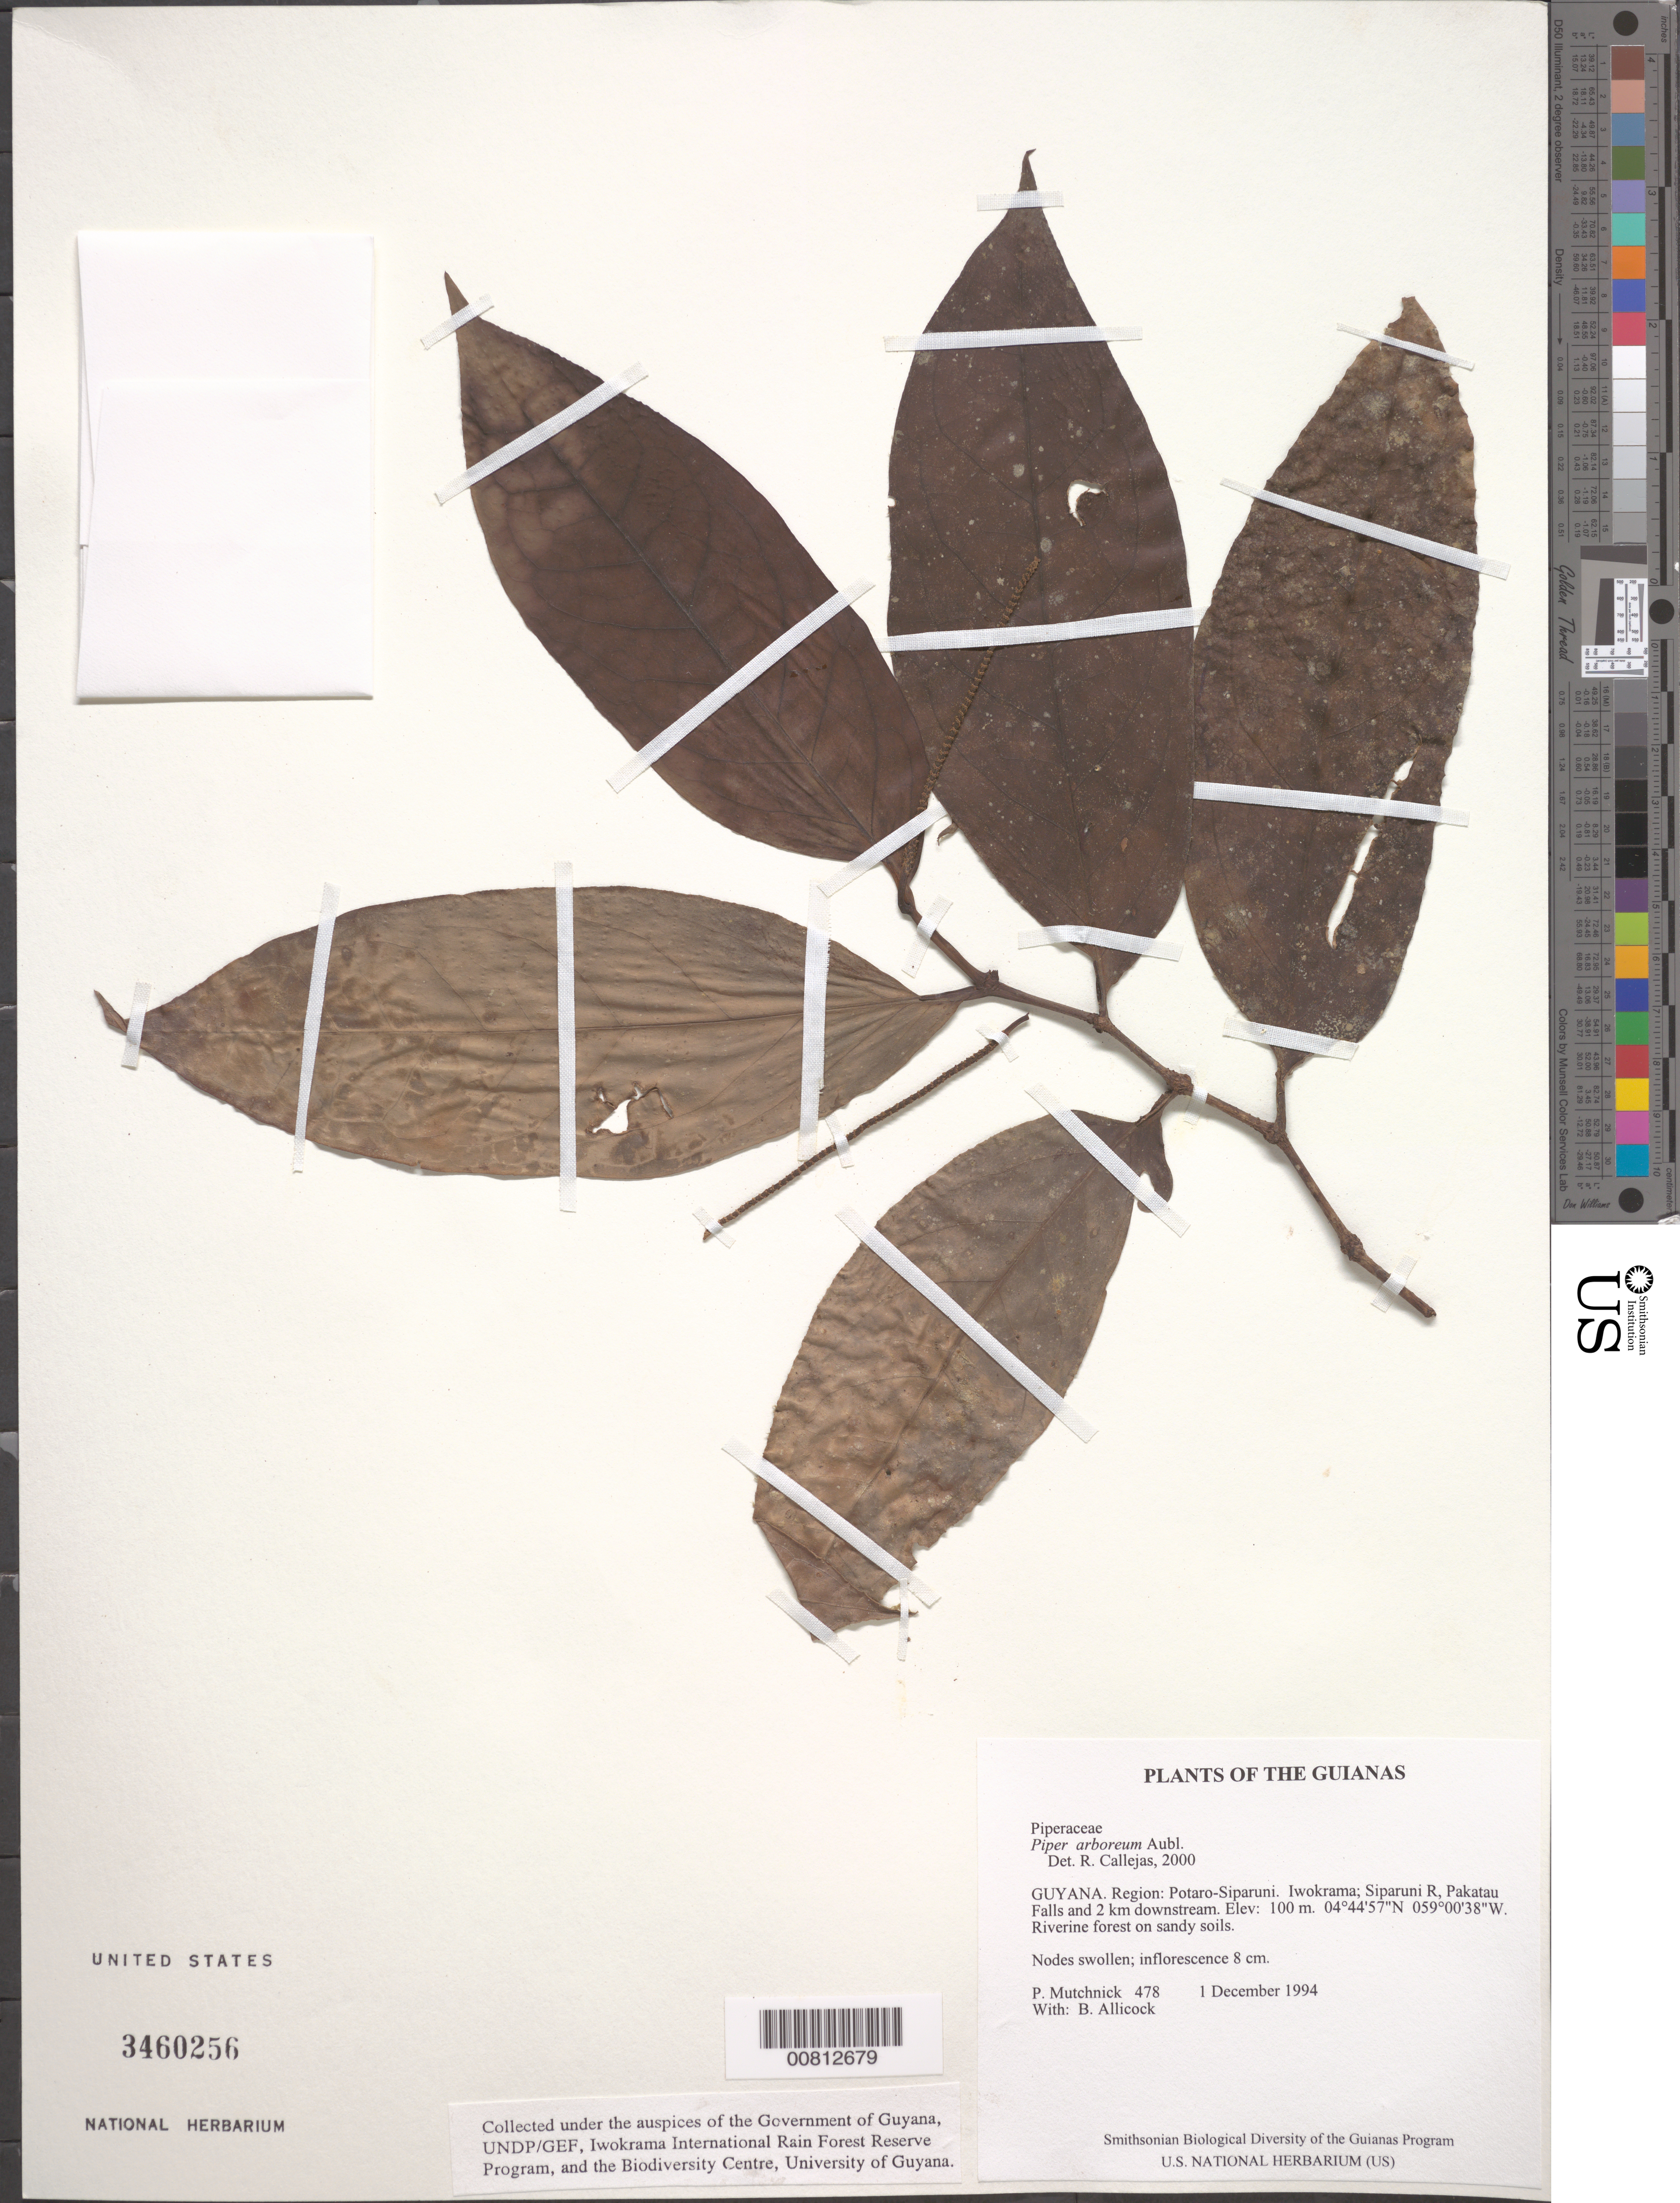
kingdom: Plantae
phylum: Tracheophyta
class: Magnoliopsida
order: Piperales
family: Piperaceae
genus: Piper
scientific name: Piper arboreum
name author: Aubl.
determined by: Callejas, Ricardo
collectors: P. Mutchnick & B. Allicock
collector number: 478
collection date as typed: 1 December 1994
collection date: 1994-12-01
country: Guyana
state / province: Potaro-Siparuni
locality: Iwokrama; Siparuni R, Pakatau Falls and 2 km downstream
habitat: Riverine forest on sandy soils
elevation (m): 100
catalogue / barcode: US 3460256